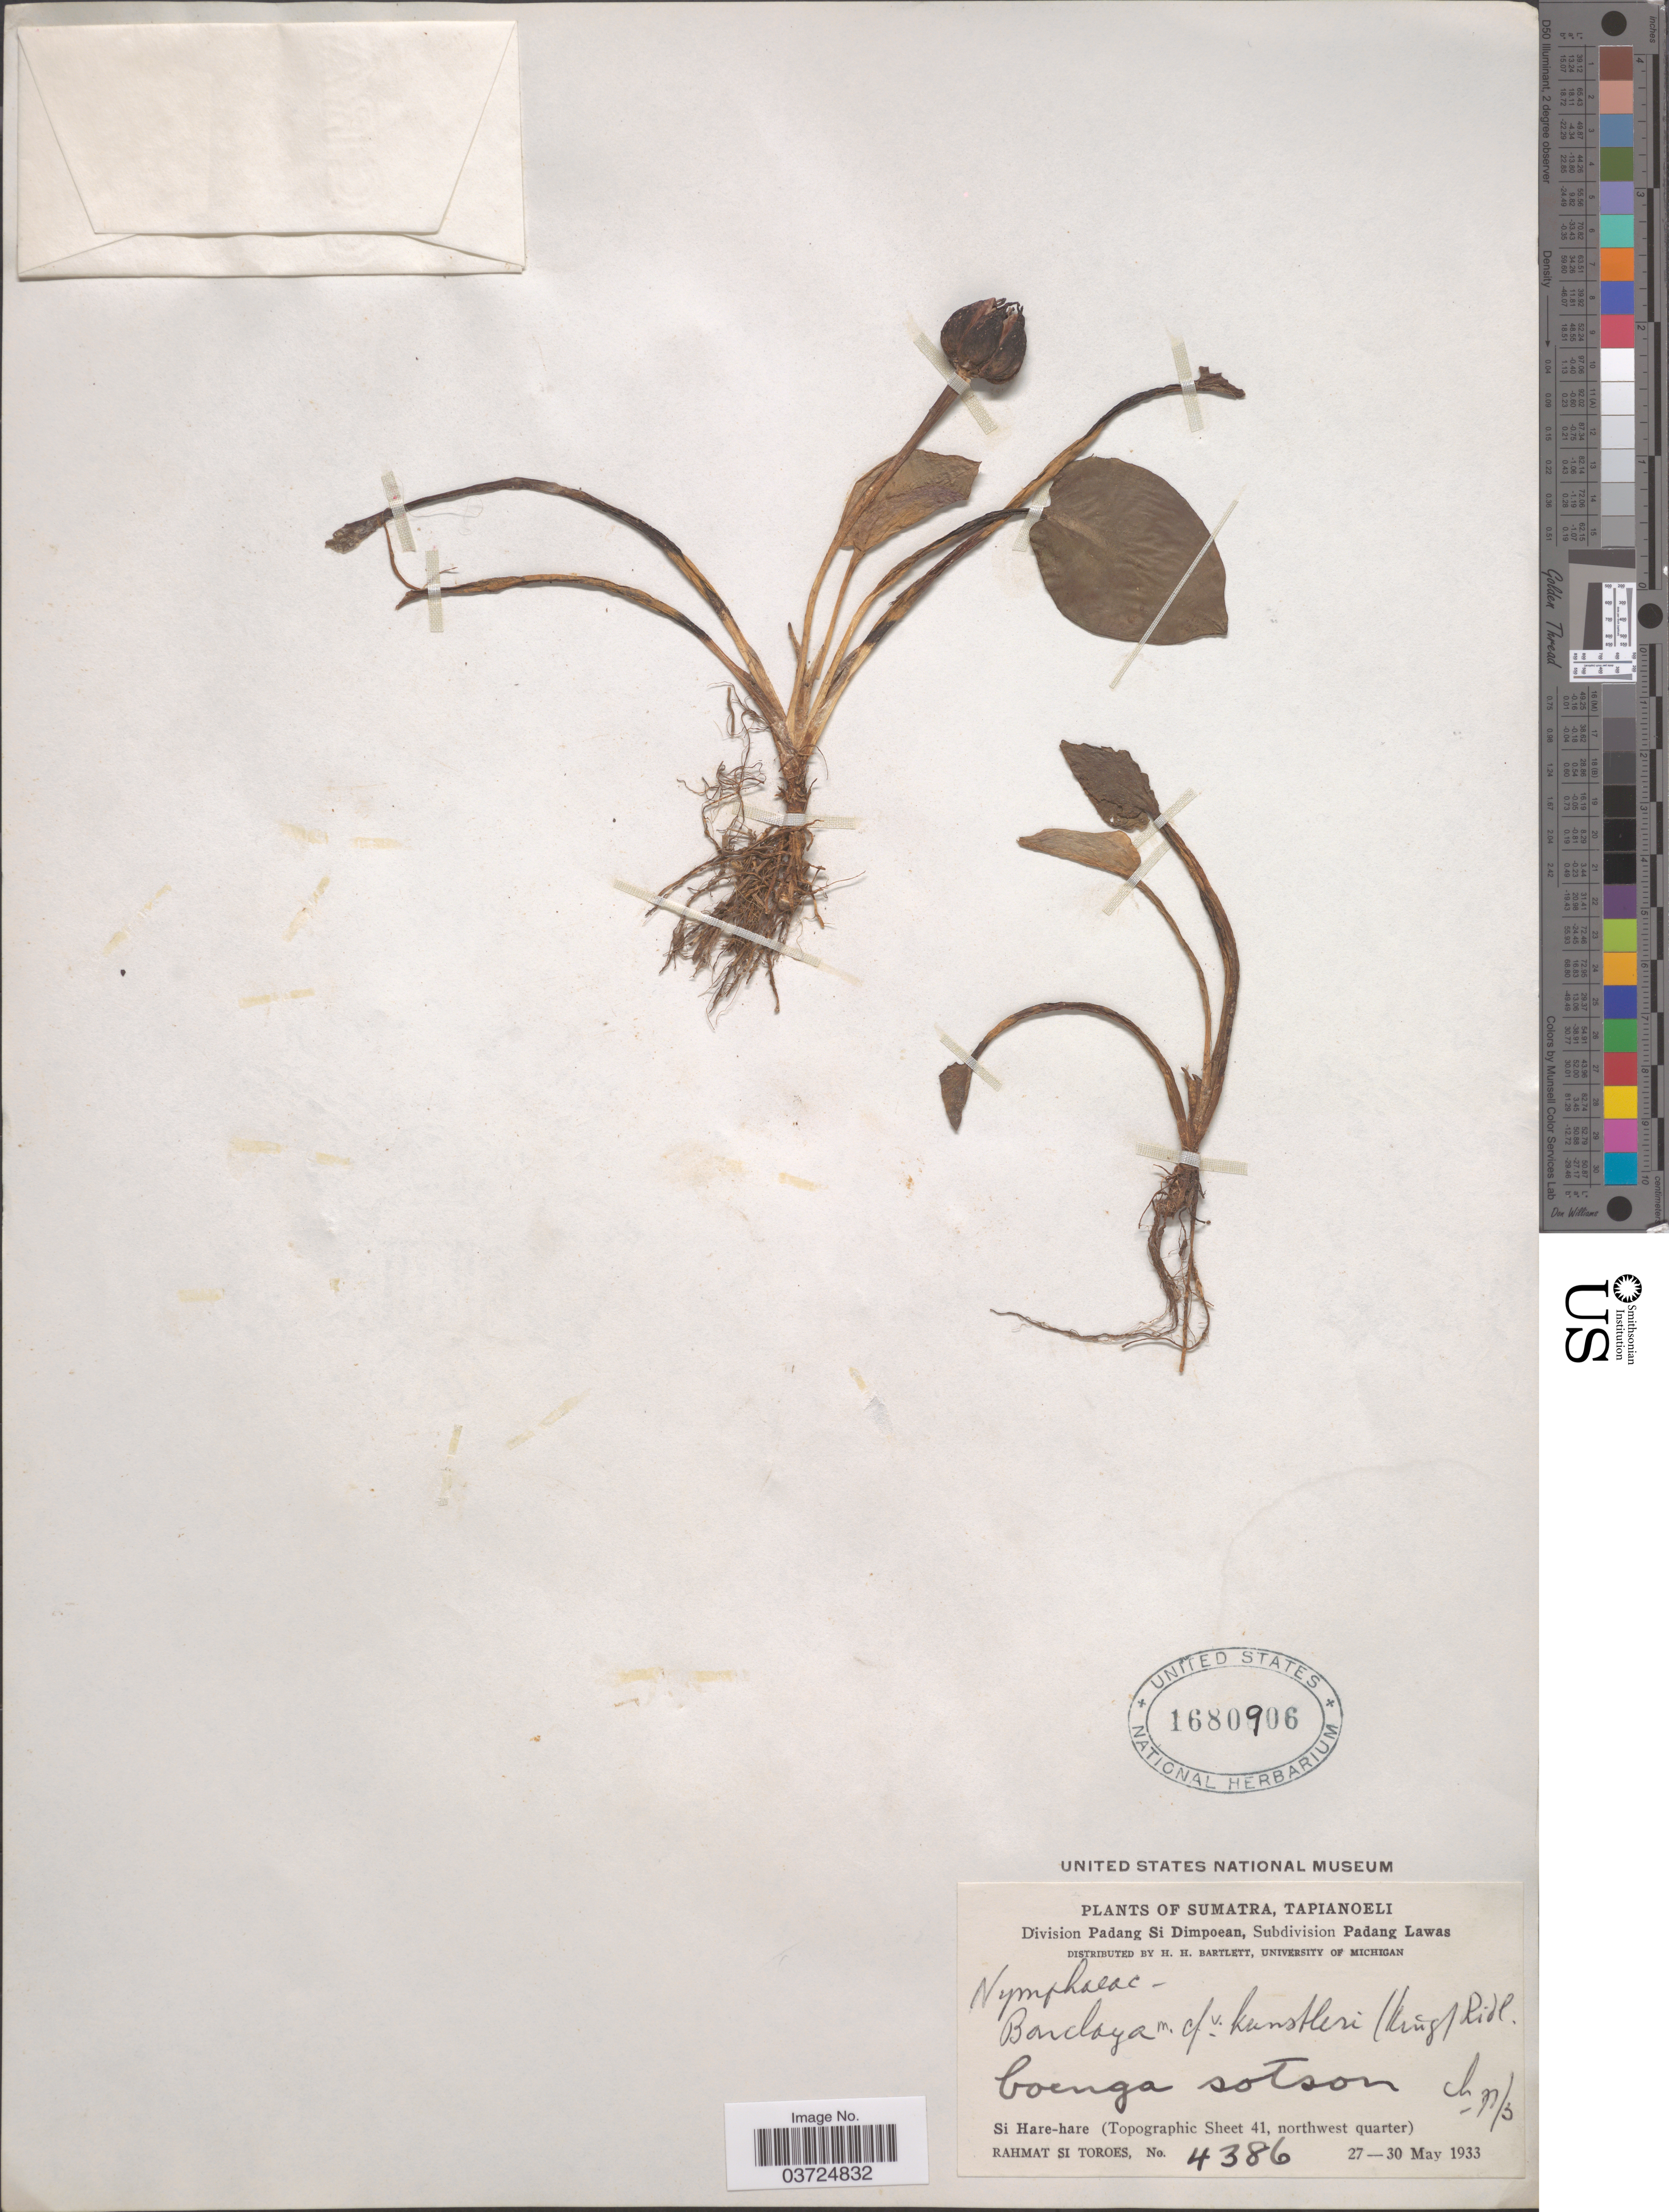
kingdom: Plantae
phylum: Tracheophyta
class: Magnoliopsida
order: Nymphaeales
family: Nymphaeaceae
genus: Barclaya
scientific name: Barclaya sp.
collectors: Rahmat Si Boeea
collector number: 4386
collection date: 1933-05-27/1933-05-30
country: Indonesia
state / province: Sumatra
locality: Tapianoeli. Division Padang Si Dimpoean, Subdivision Padang Lawas. Boenga Sotson. Si Hare-hare (Topographic Sheet 41, northwest quarter).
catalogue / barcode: US 1680906